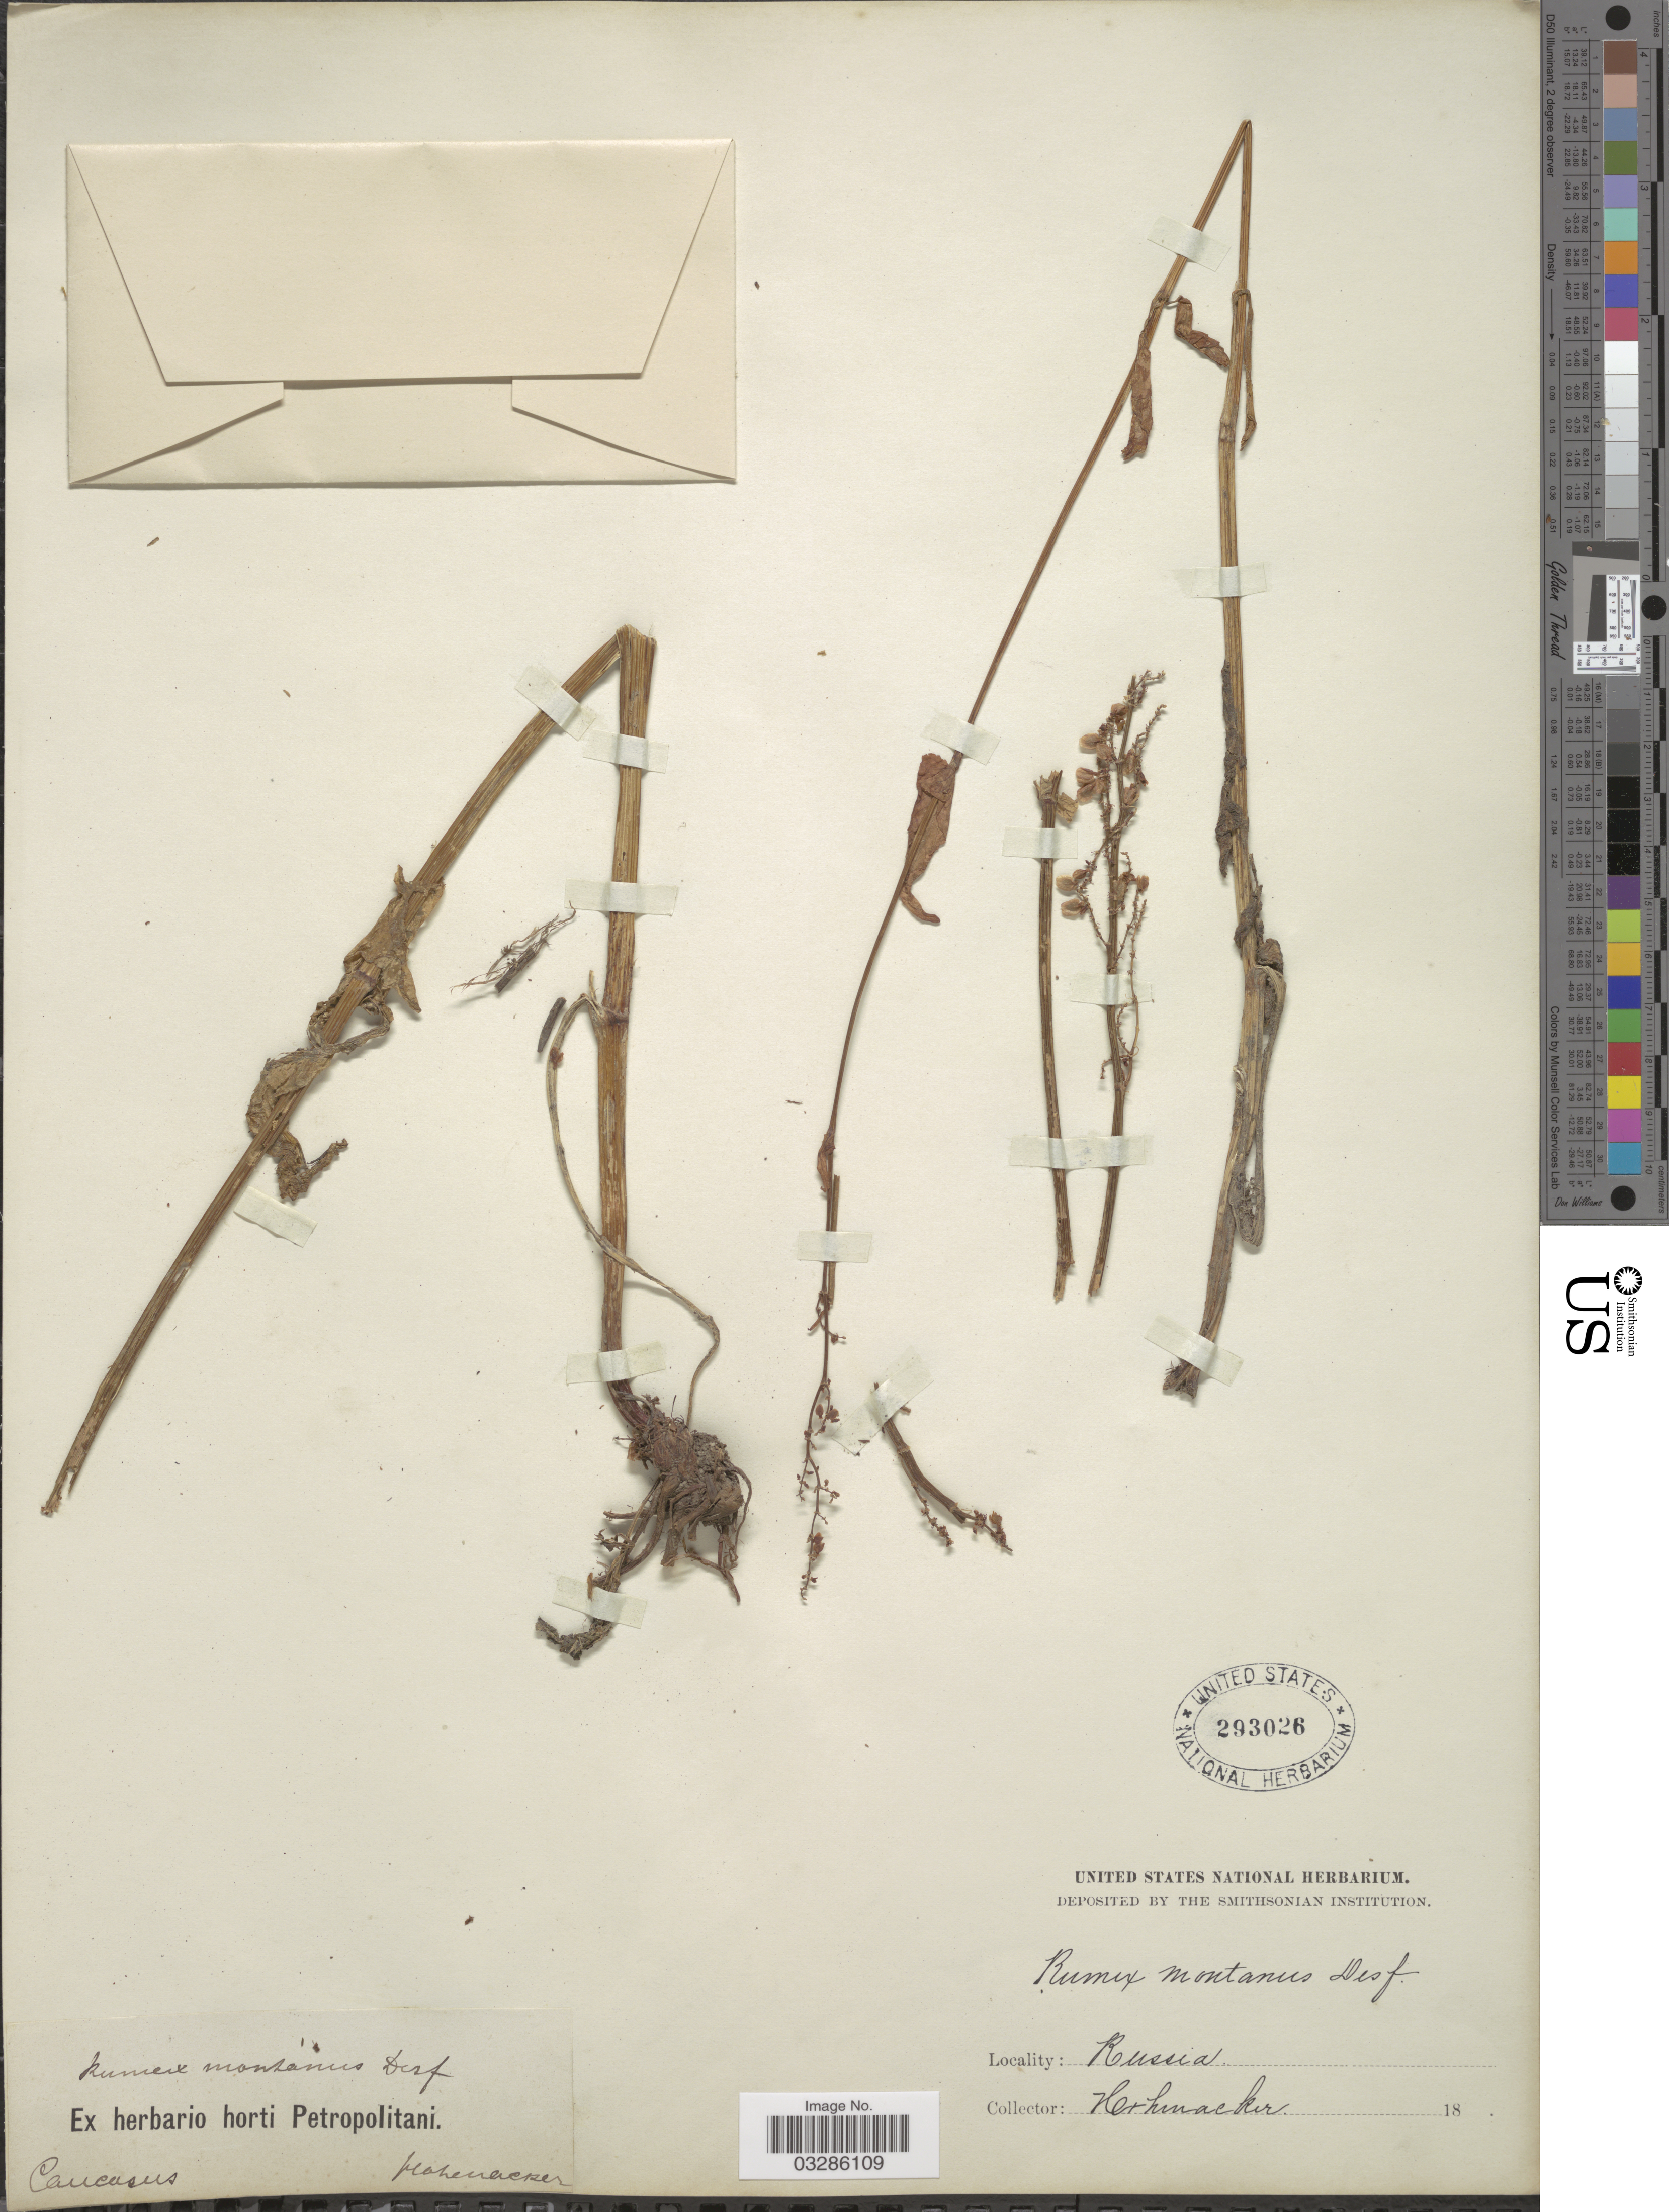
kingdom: Plantae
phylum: Tracheophyta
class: Magnoliopsida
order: Caryophyllales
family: Polygonaceae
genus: Rumex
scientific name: Rumex montanus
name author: Desf.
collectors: Hohenacker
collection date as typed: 18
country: Russian Federation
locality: Caucasus.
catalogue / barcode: US 293026